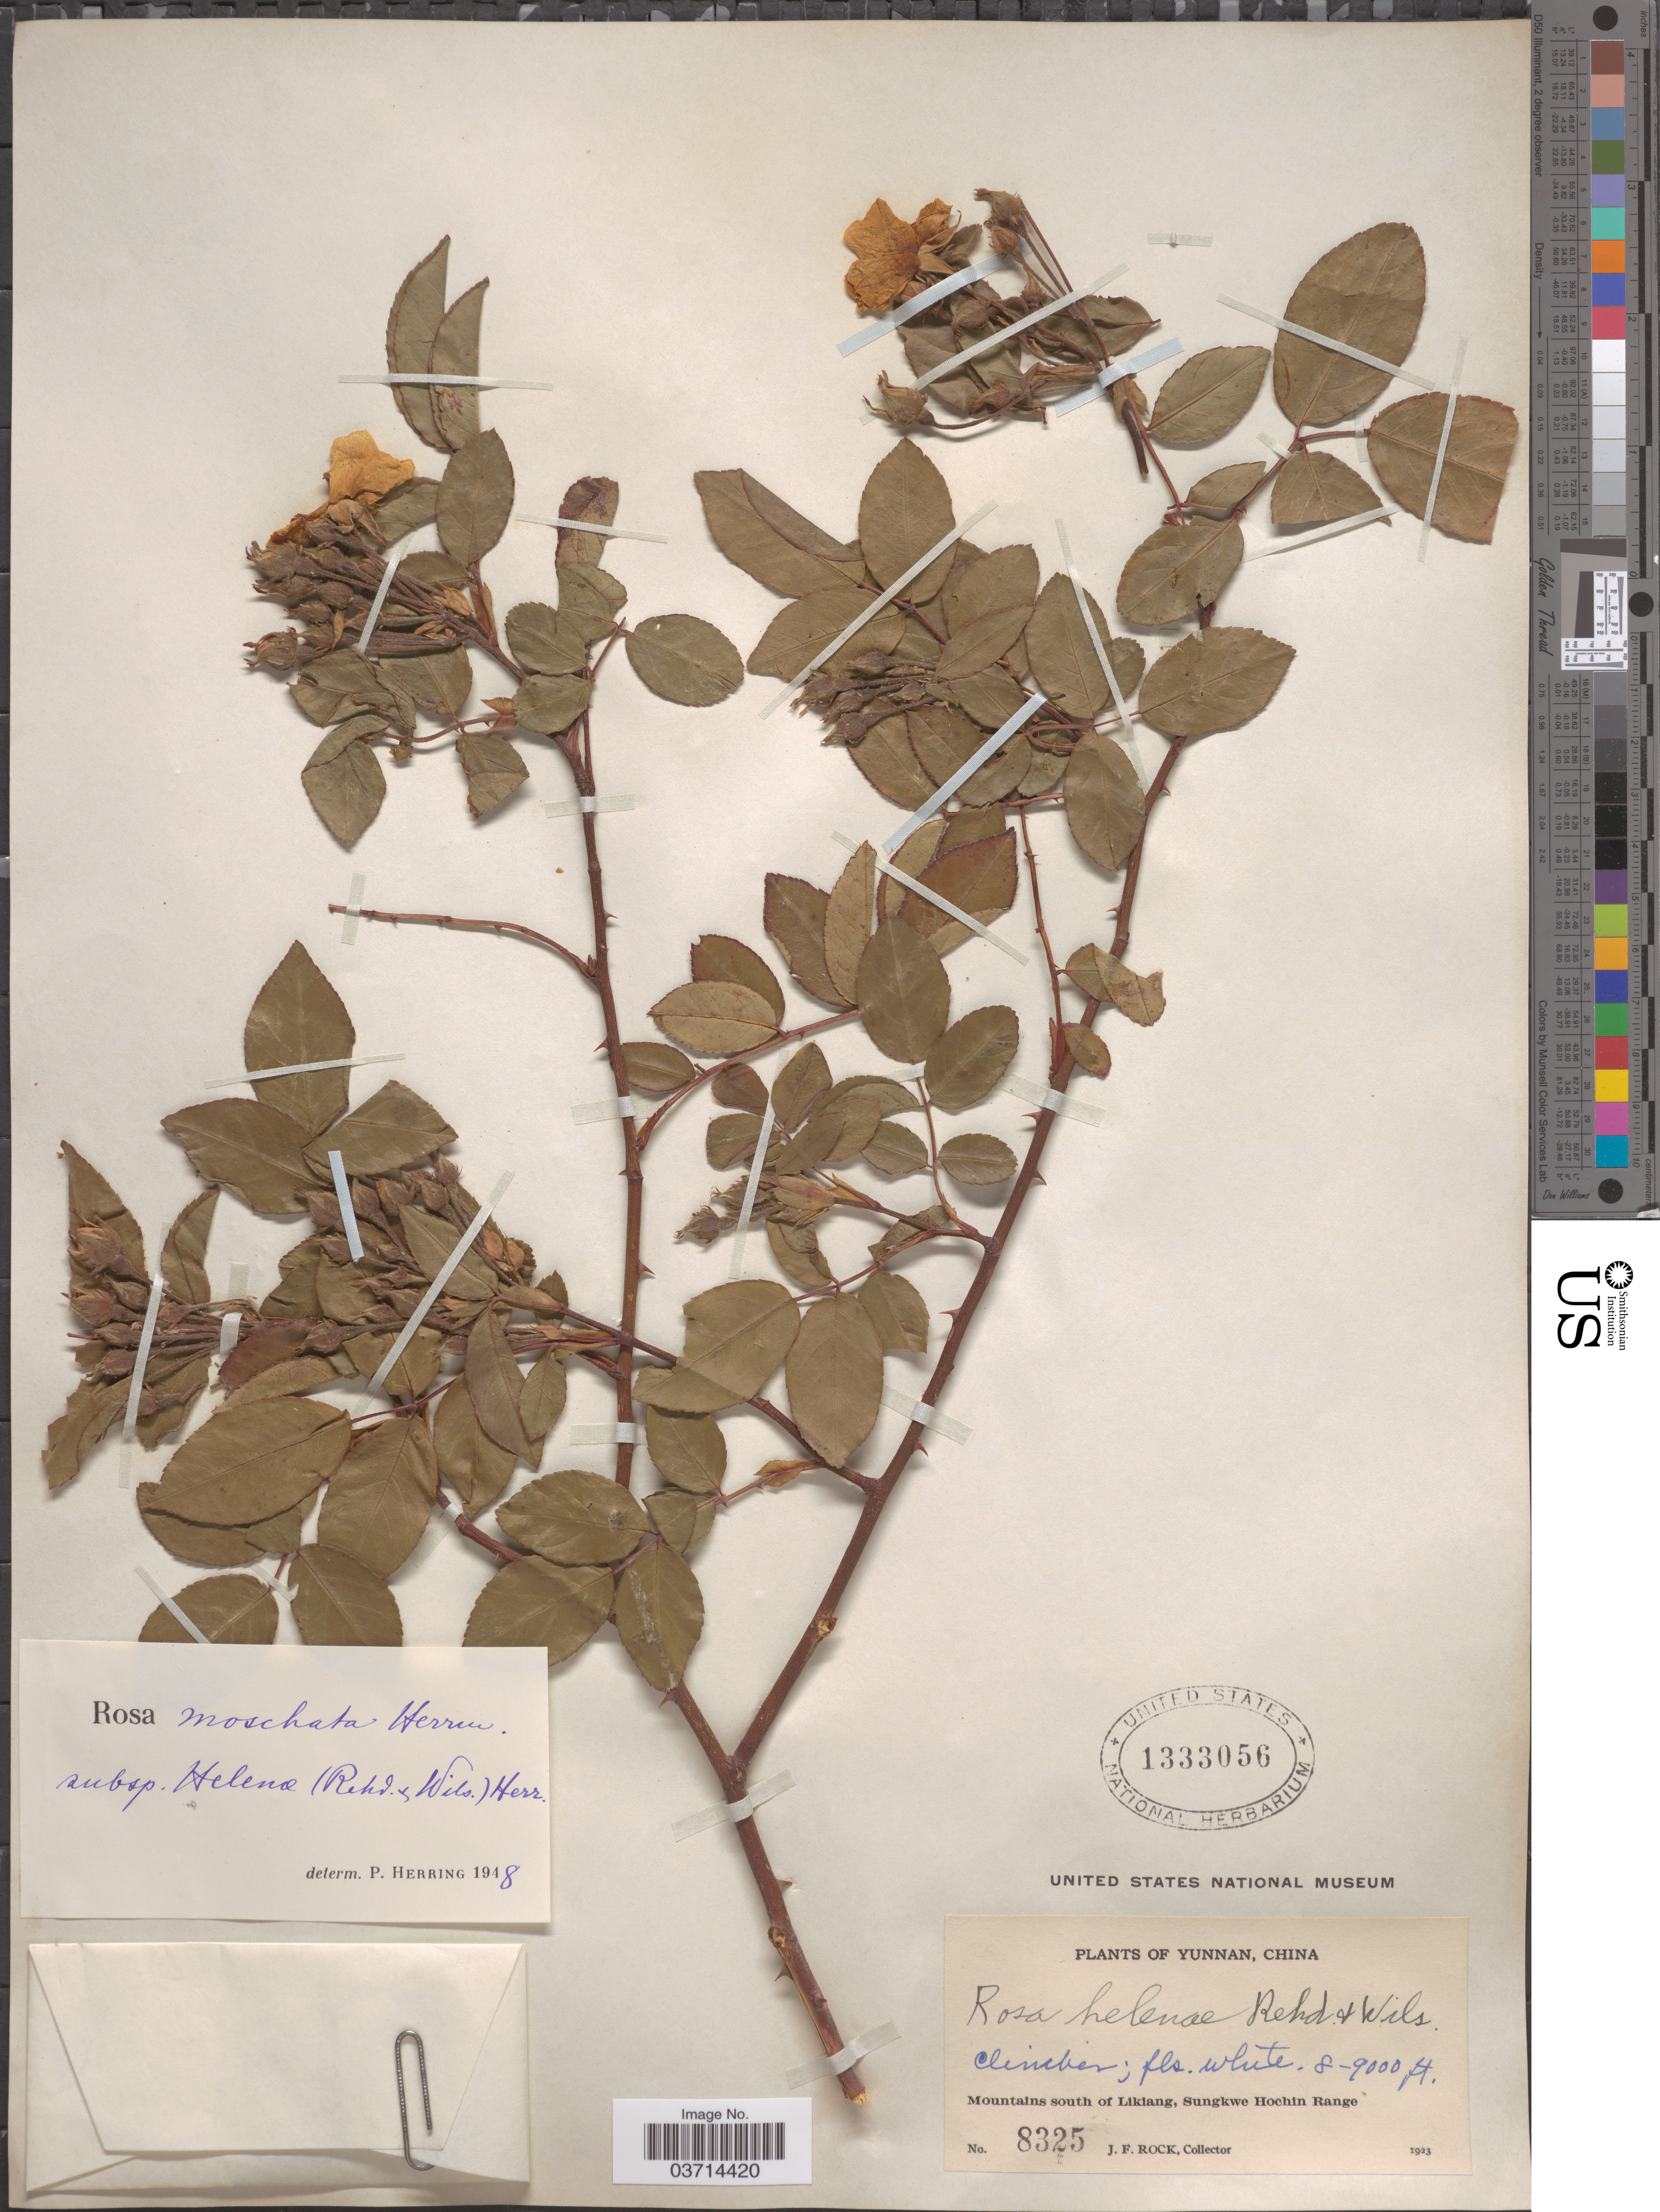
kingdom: Plantae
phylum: Tracheophyta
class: Magnoliopsida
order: Rosales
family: Rosaceae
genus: Rosa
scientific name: Rosa helenae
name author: Rehder & E.H. Wilson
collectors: J. Rock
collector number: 8325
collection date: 1923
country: China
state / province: Yunnan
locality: Mountains south of Likiang, Sungkwe Hochin Range.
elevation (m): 2438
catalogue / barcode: US 1333056